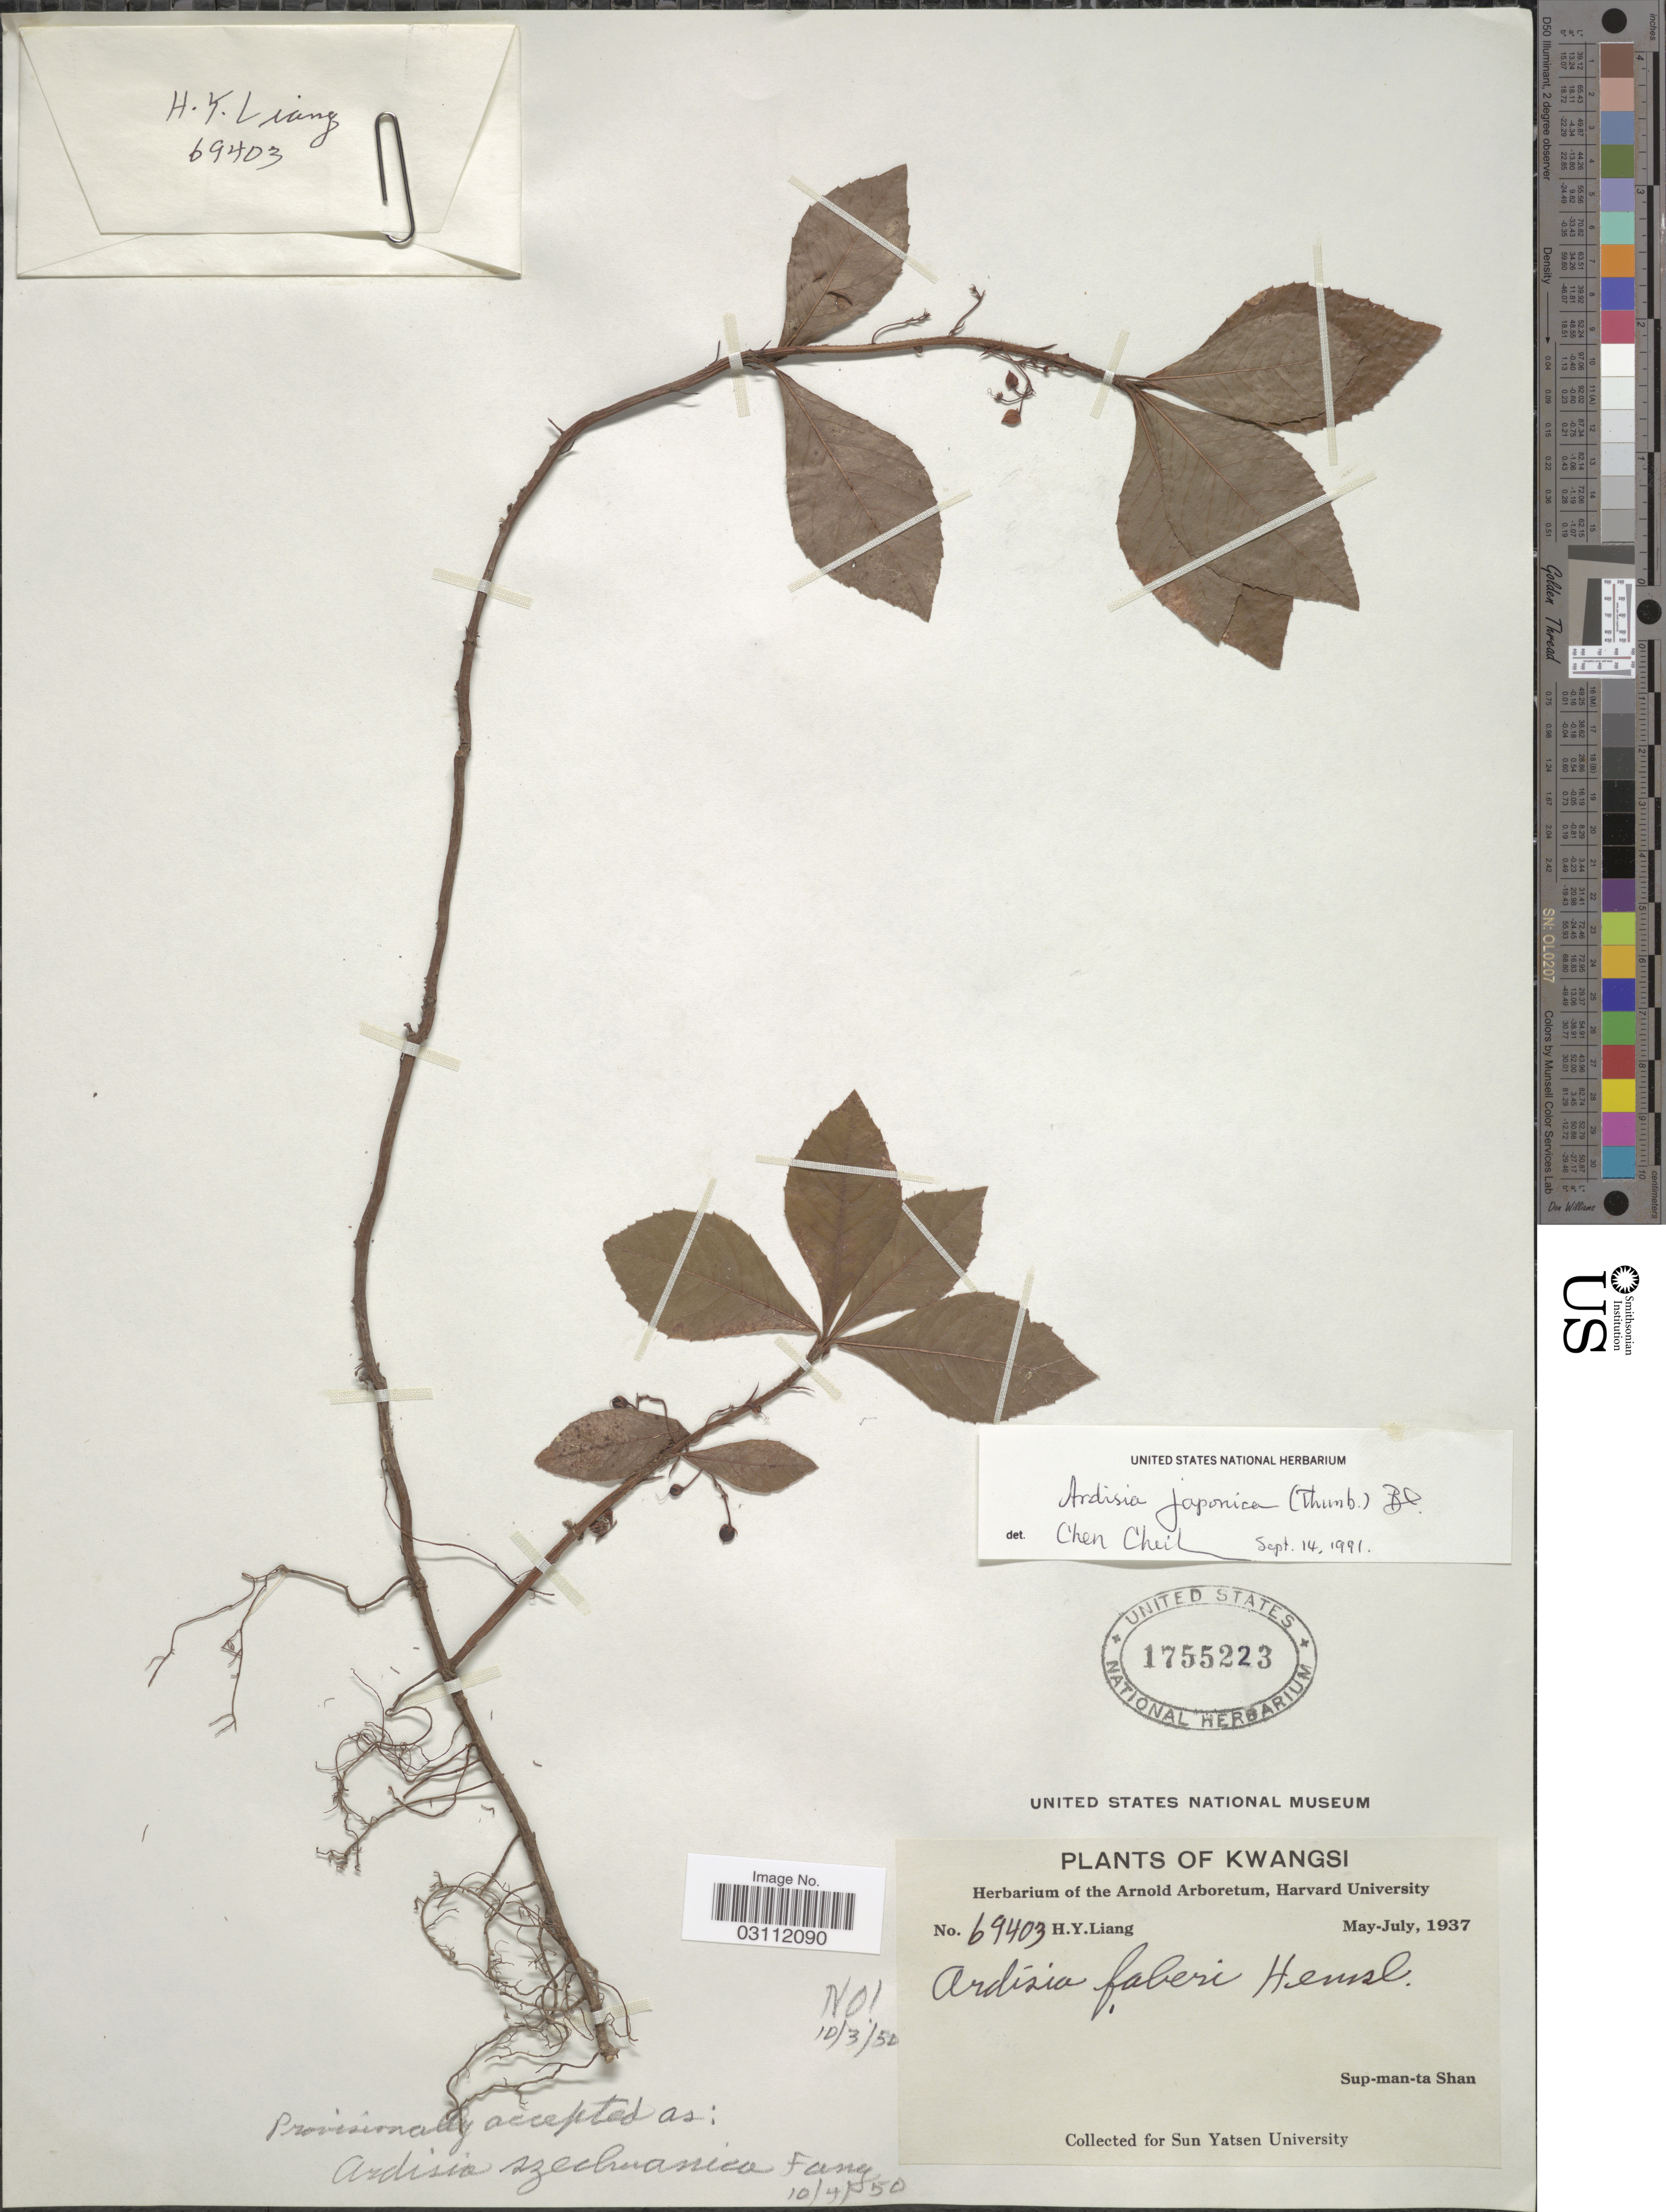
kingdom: Plantae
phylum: Tracheophyta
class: Magnoliopsida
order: Ericales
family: Primulaceae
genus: Ardisia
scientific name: Ardisia szechuanica W.P.Fang sp. nov. ined.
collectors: H. Y. Liang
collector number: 69403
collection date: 1937-05/1937-07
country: China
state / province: Guangxi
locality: Kwangsi, Sup-man-ta Shan.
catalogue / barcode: US 1755223